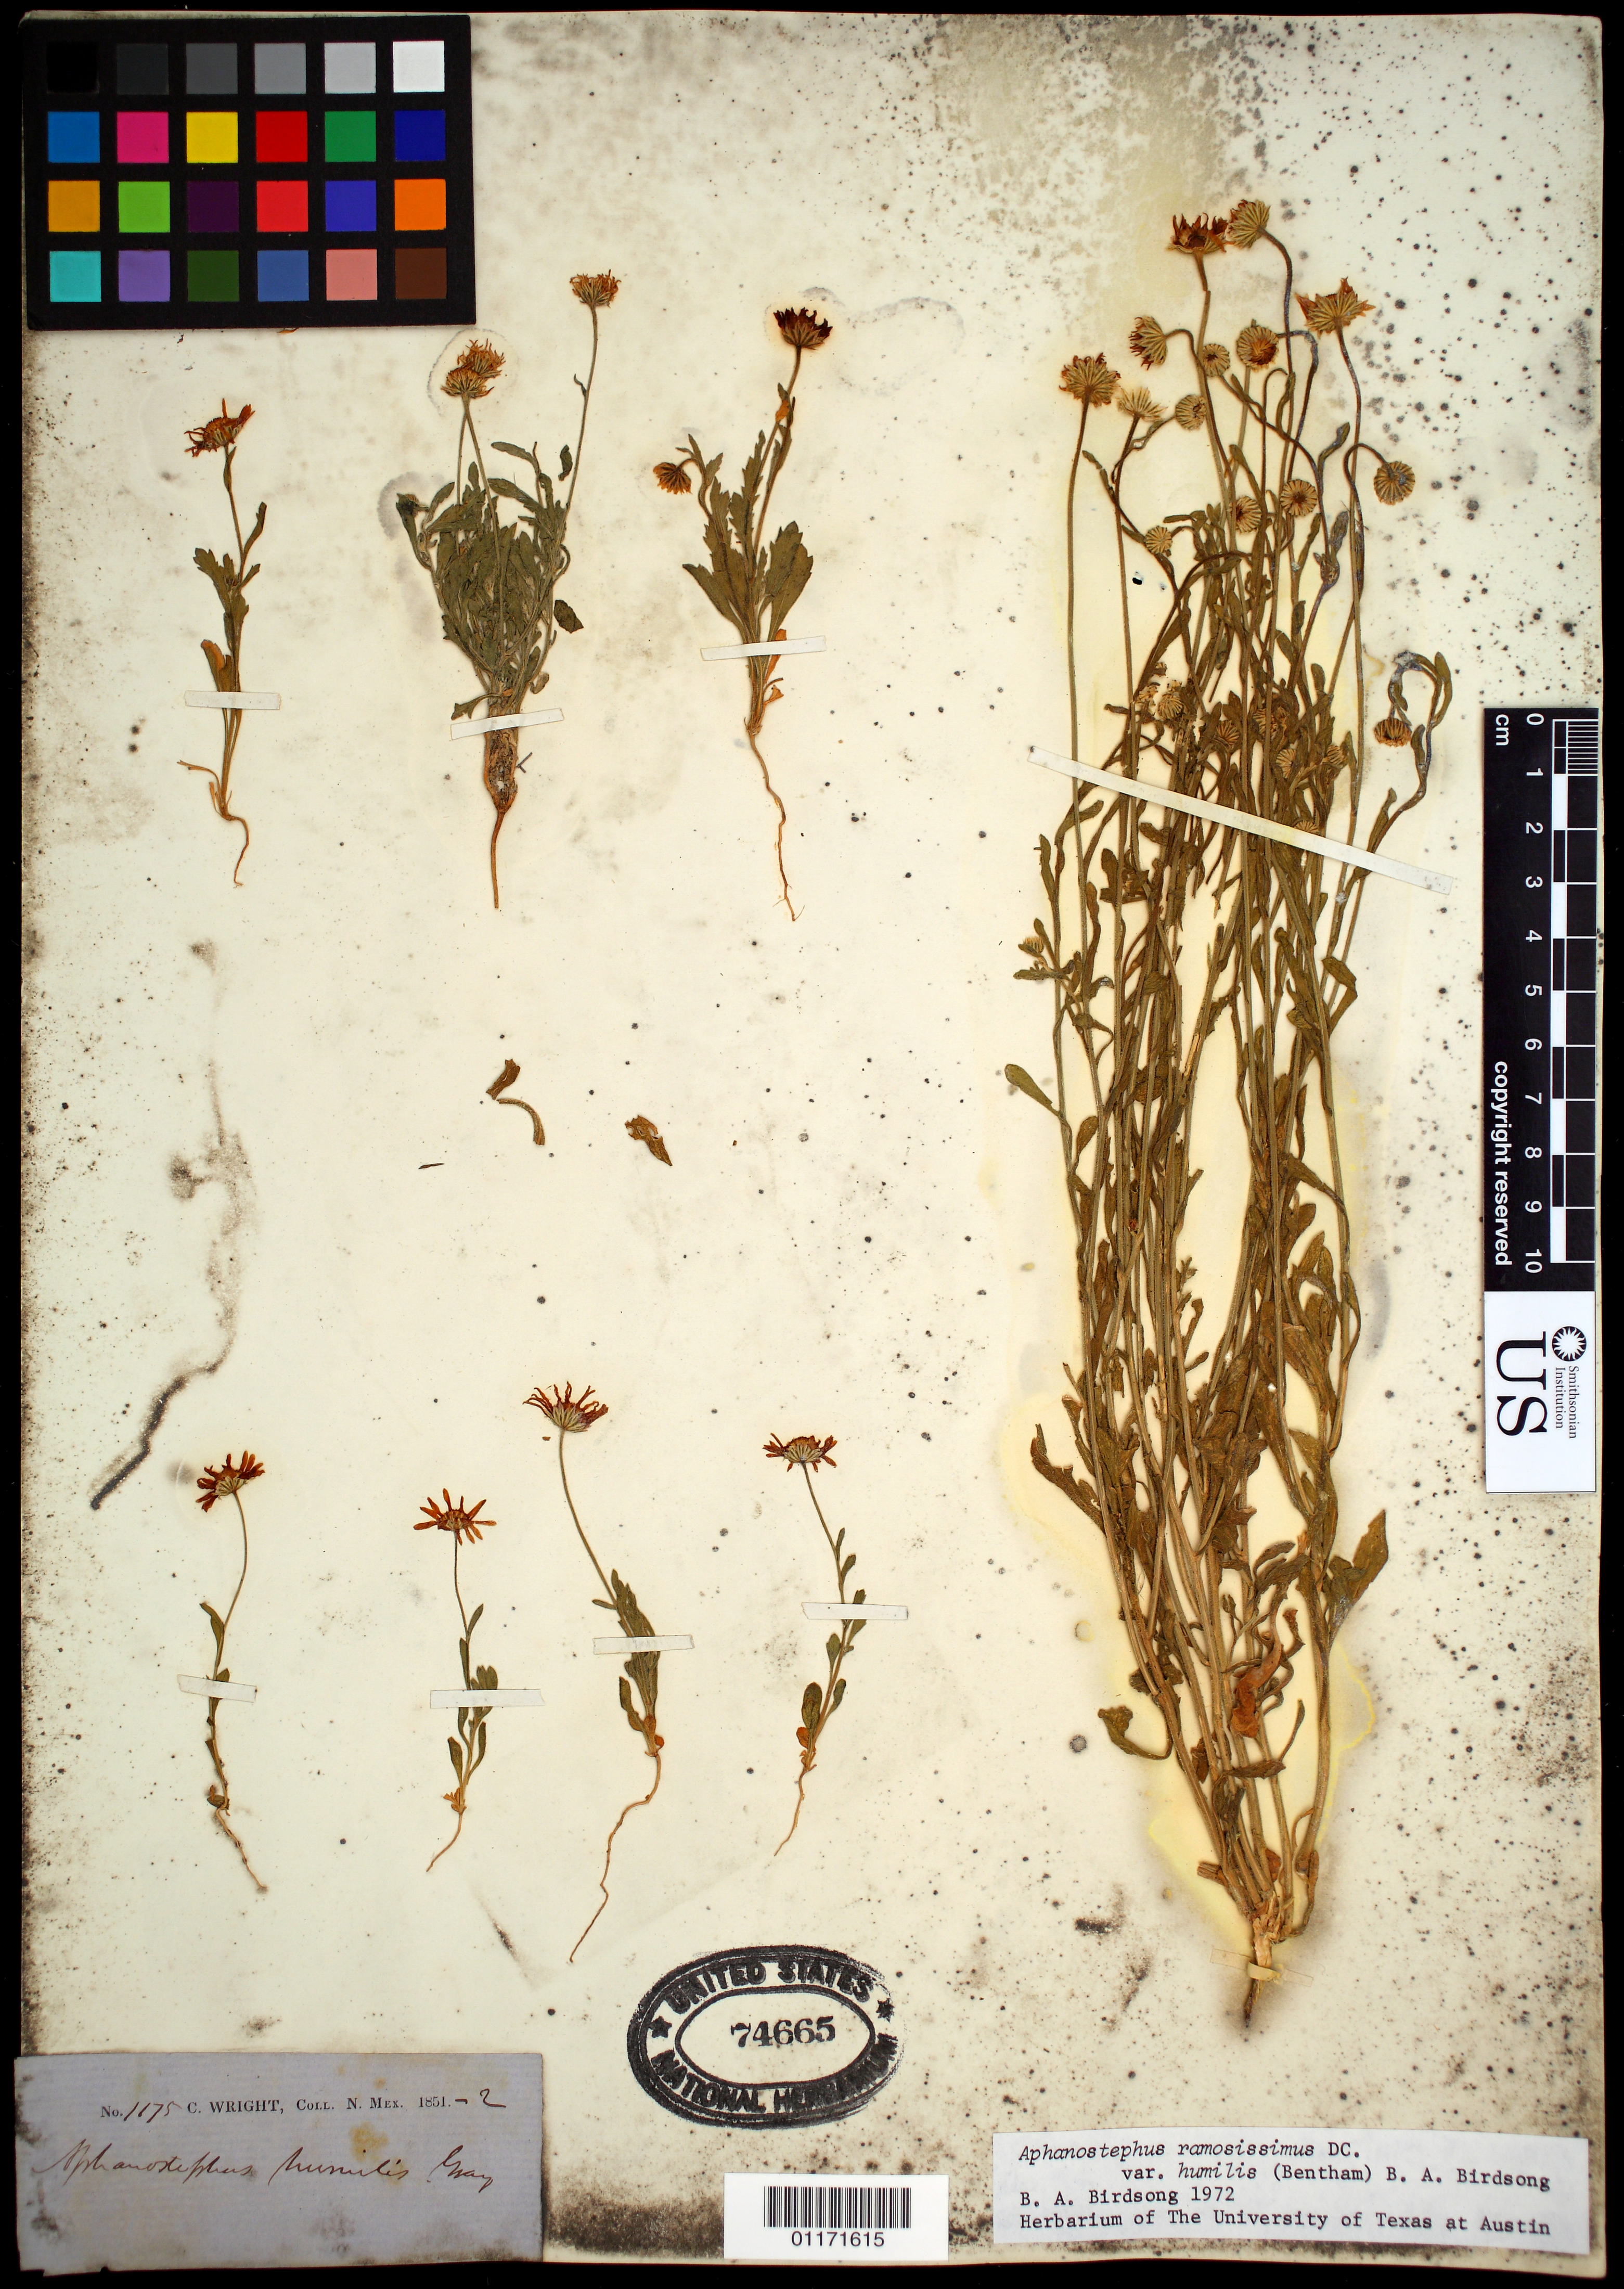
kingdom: Plantae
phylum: Tracheophyta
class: Magnoliopsida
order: Asterales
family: Asteraceae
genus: Aphanostephus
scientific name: Aphanostephus ramosissimus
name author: DC.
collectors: C. Wright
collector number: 1175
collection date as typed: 1851 to -- --- 1852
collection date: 1851/1852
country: United States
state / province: New Mexico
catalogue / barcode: US 74665